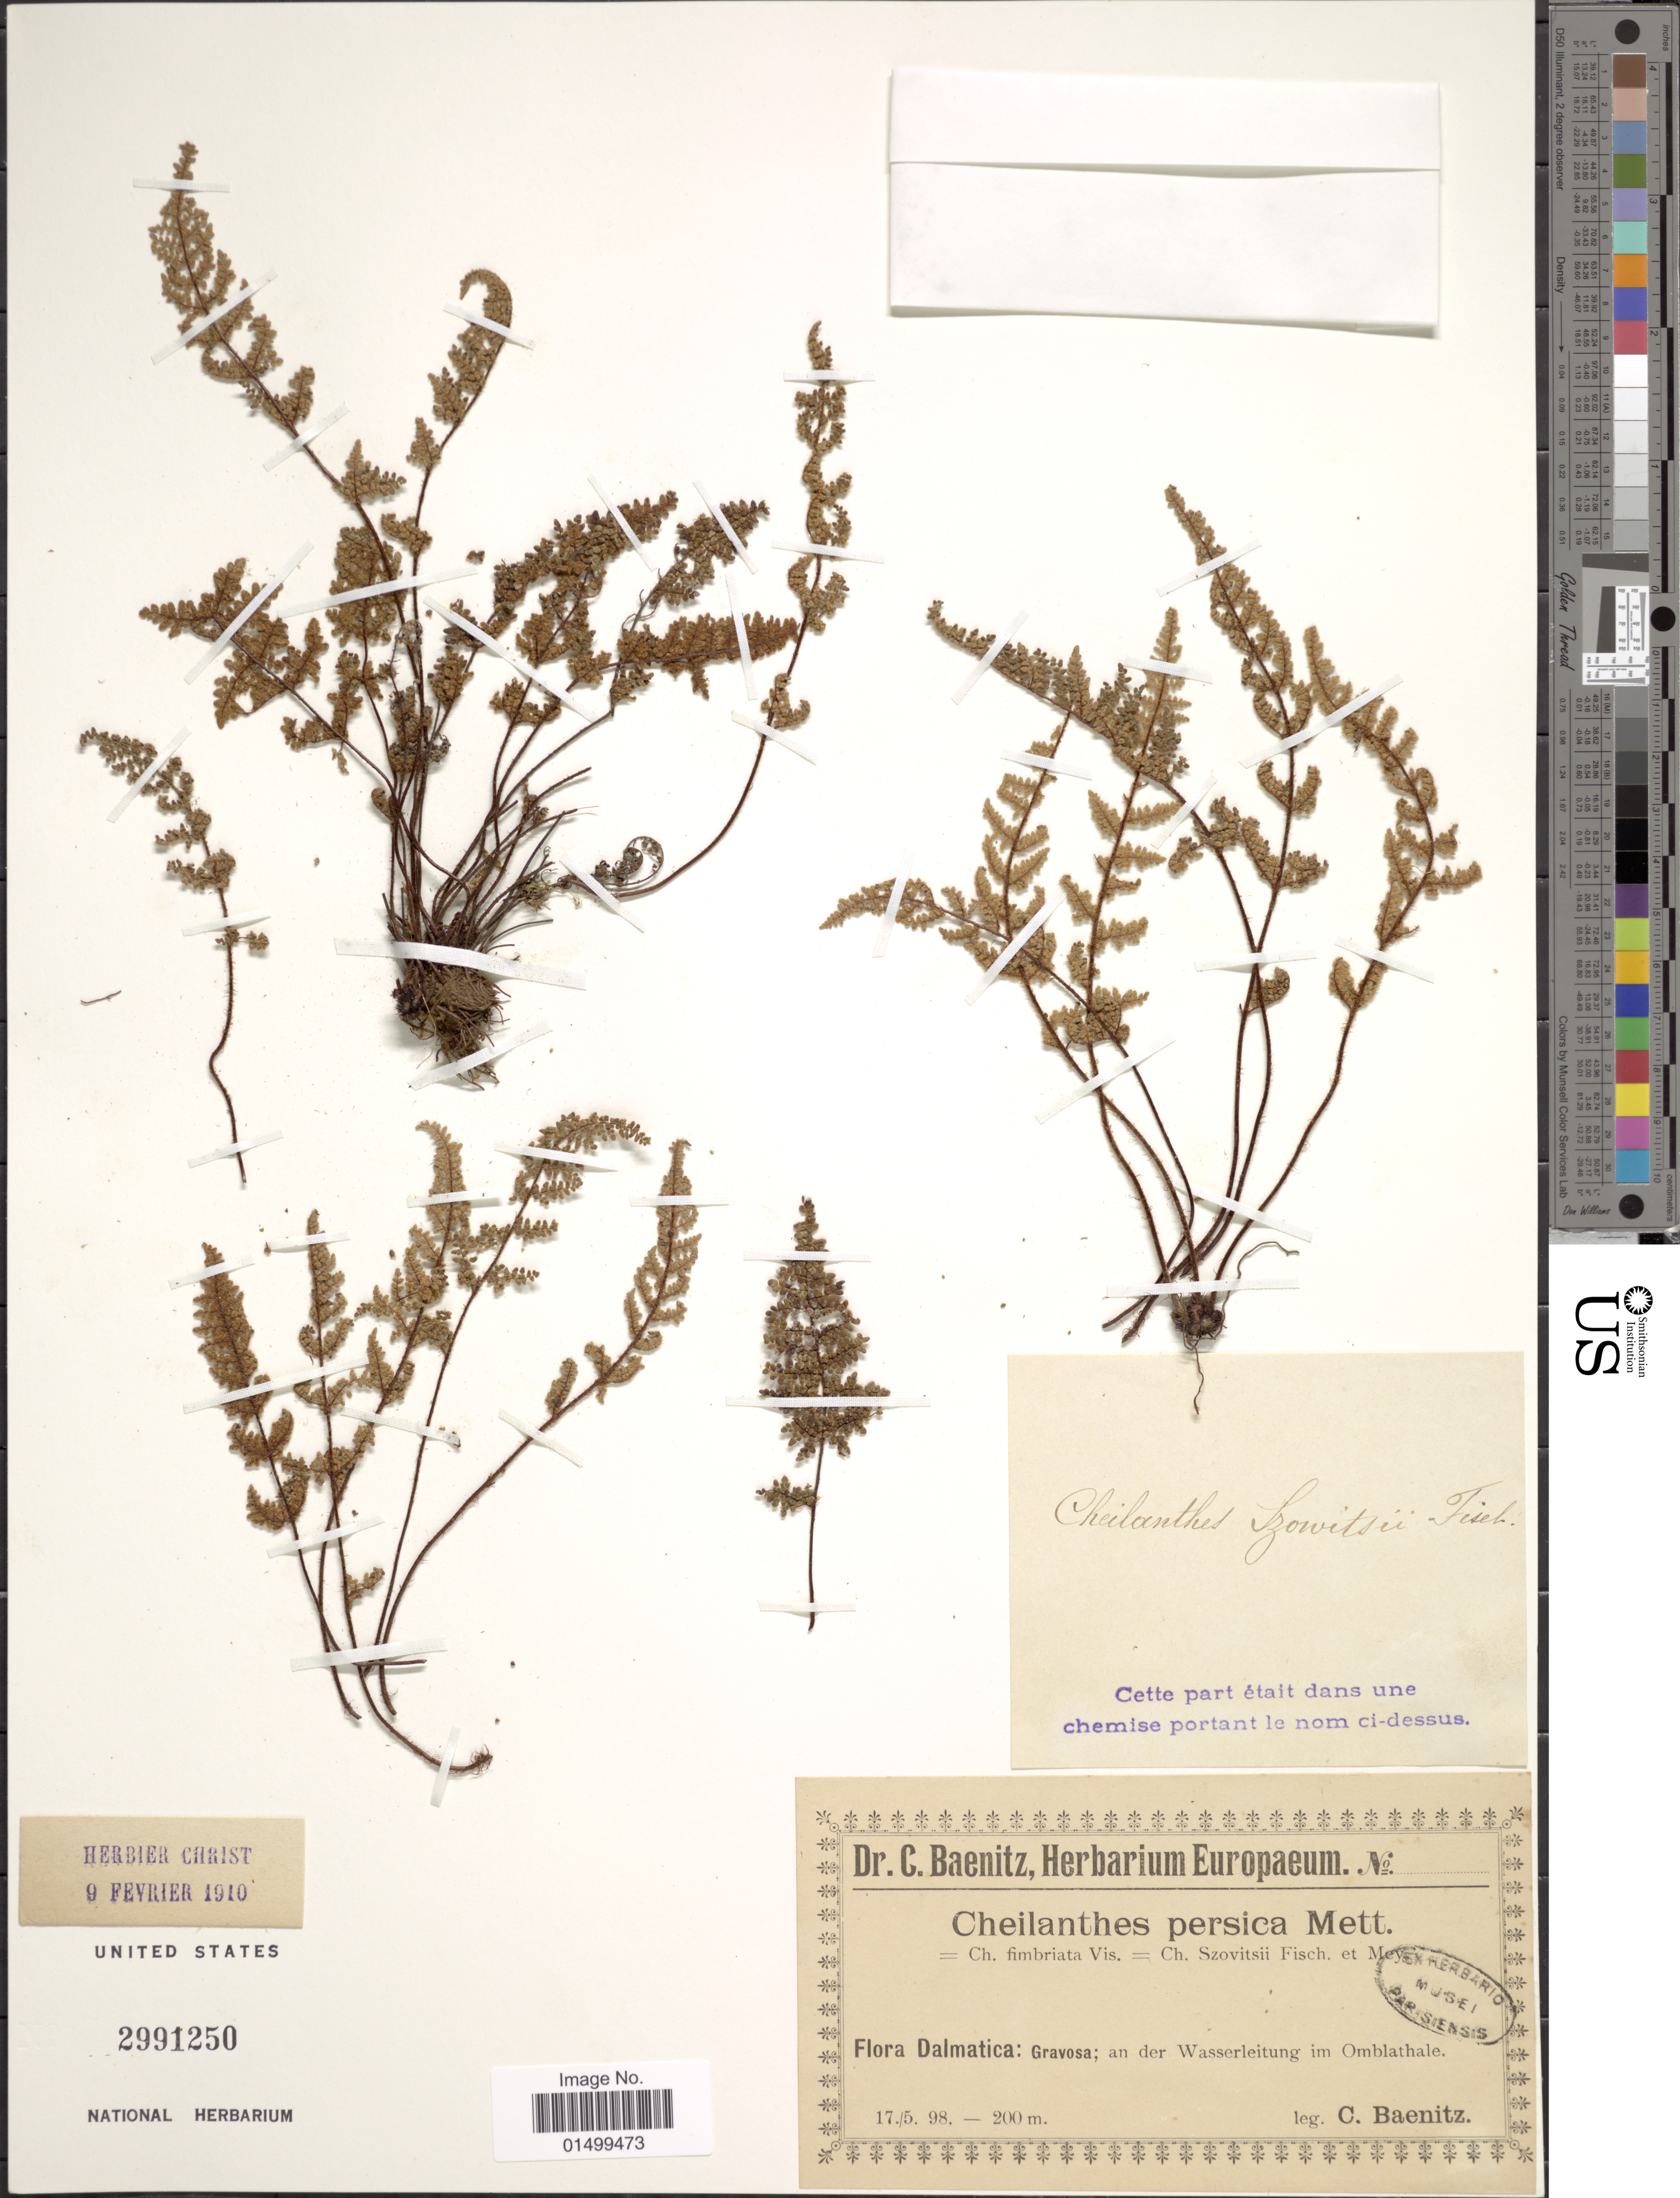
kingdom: Plantae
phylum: Tracheophyta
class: Polypodiopsida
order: Polypodiales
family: Pteridaceae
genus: Cheilanthes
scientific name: Cheilanthes persica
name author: (Bory) Mett. ex Kuhn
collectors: C. G. Baenitz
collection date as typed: Transcribed d/m/y: 17/5/98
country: Croatia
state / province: Split-Dalmatia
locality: Dalmatica: gravosa; an der wasserleitung im Omblathale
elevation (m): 200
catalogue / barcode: US 2991250